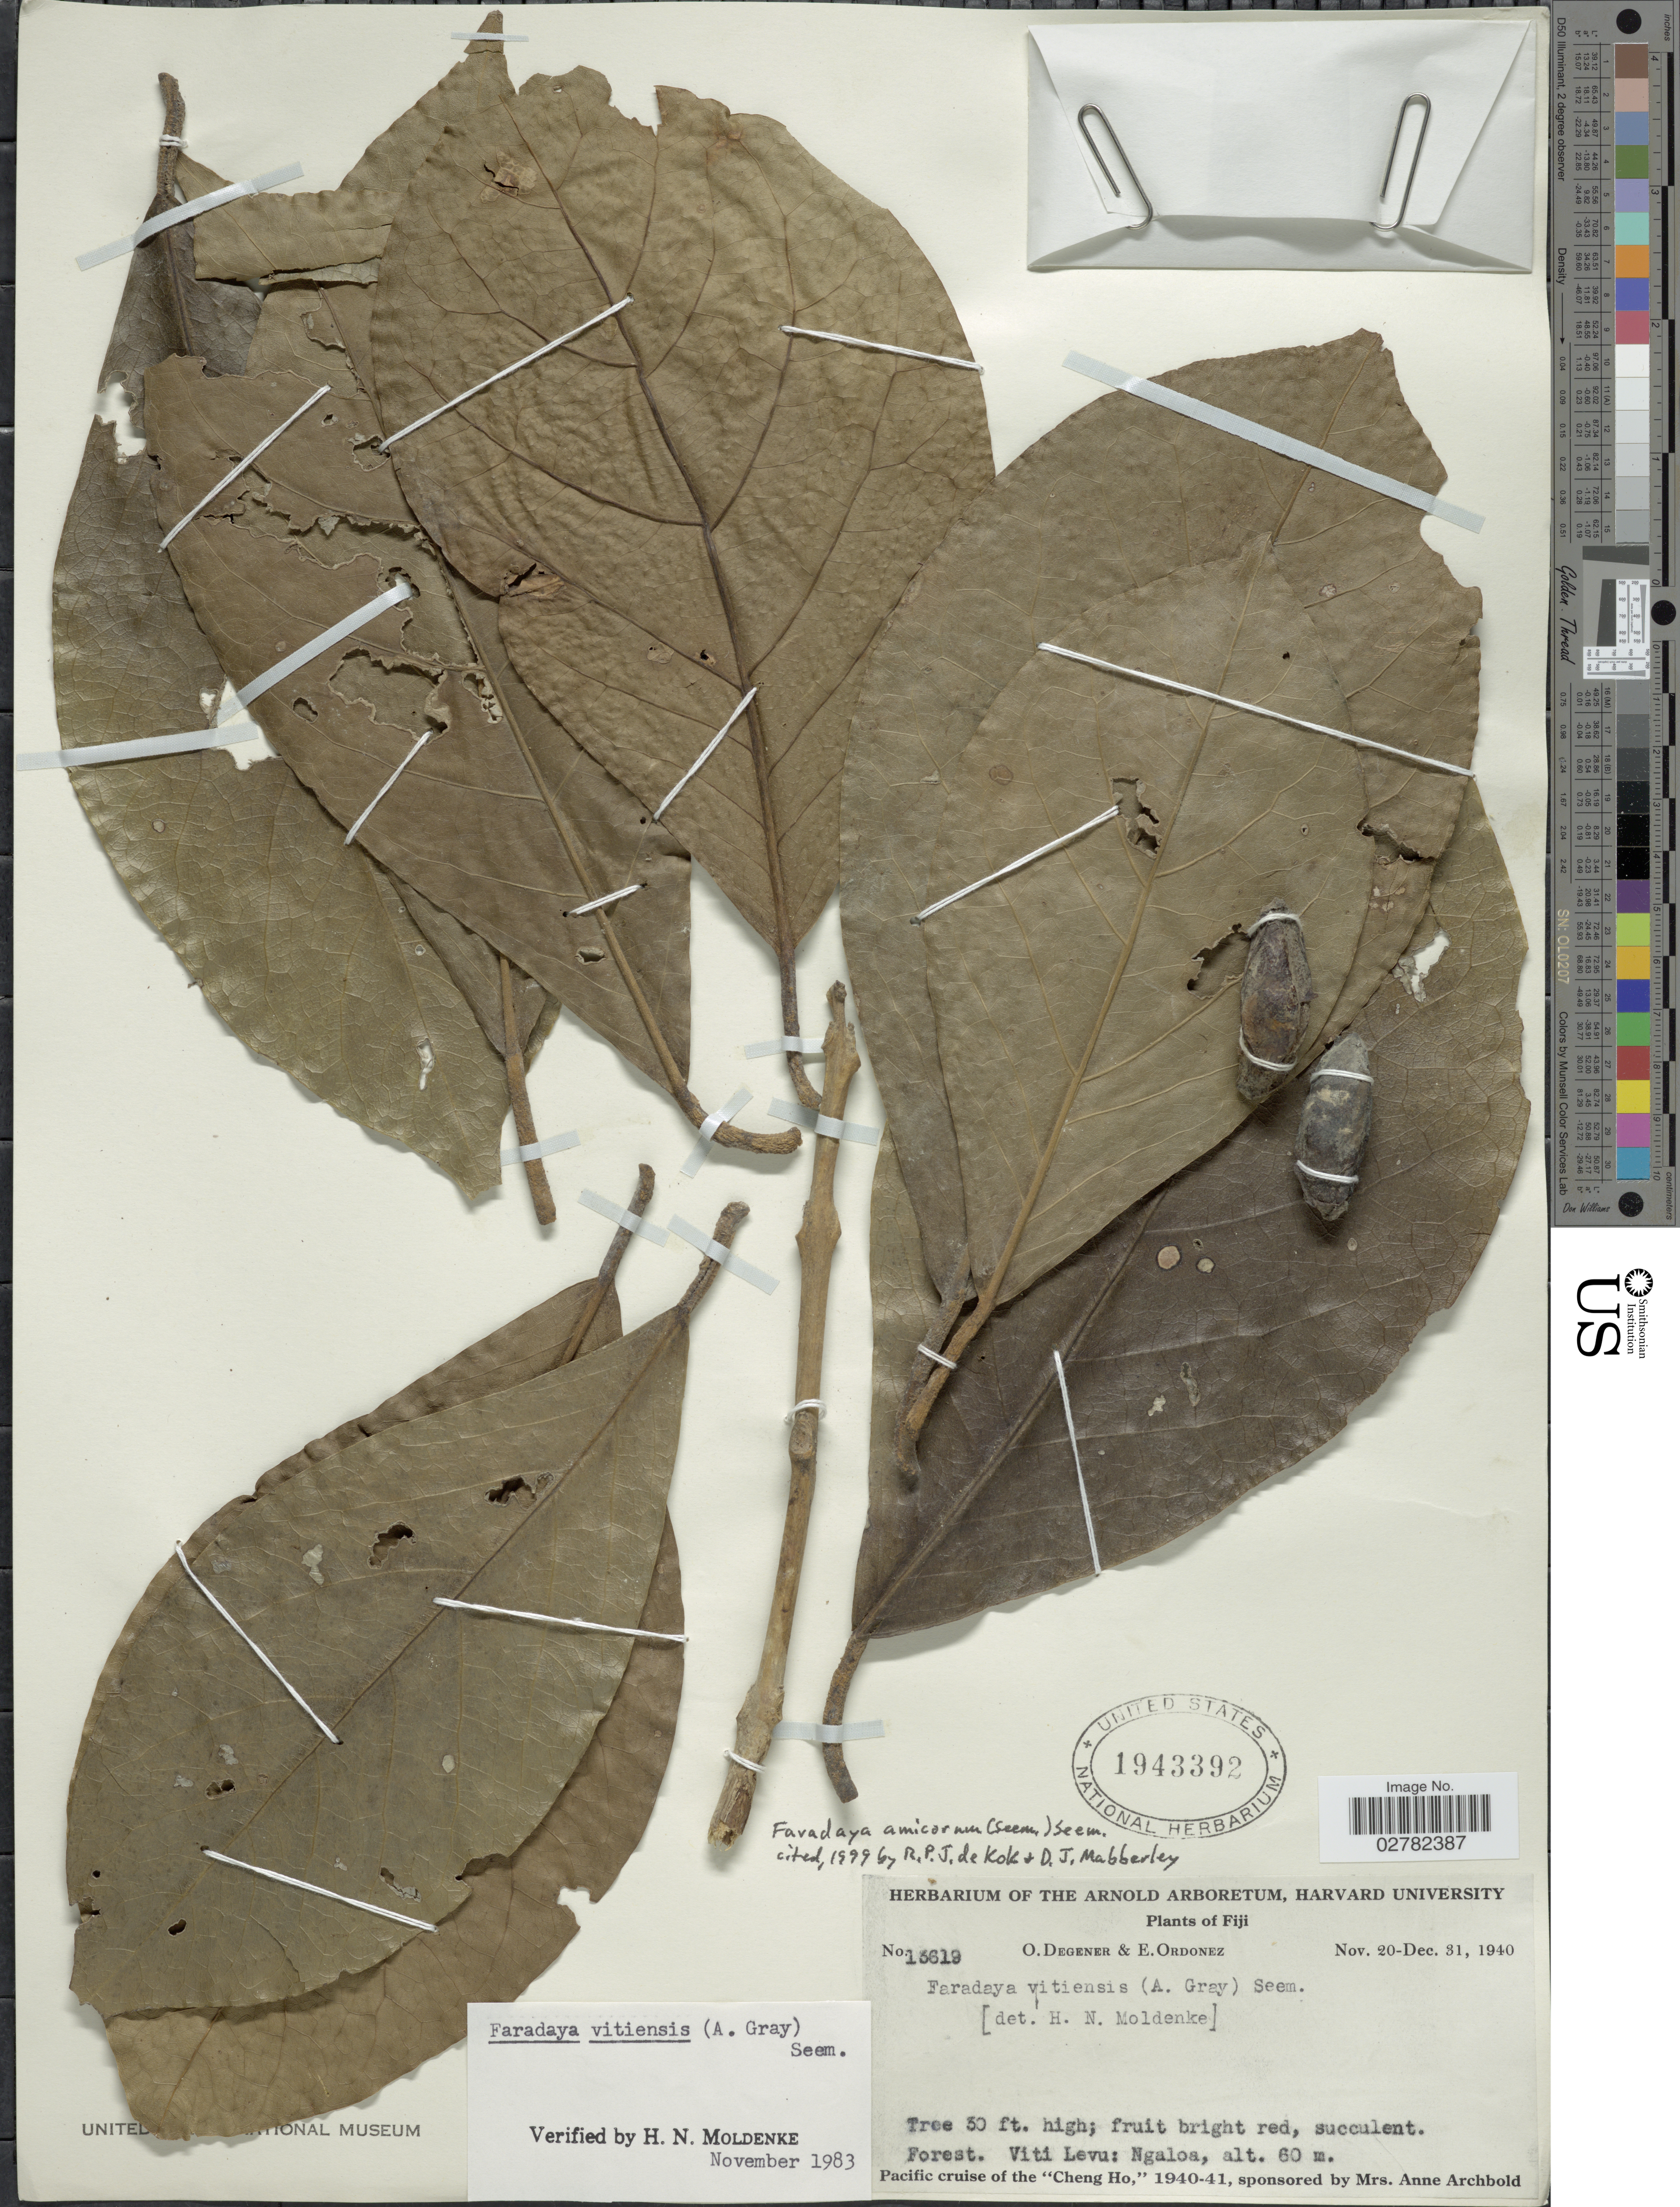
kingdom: Plantae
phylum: Tracheophyta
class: Magnoliopsida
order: Lamiales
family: Lamiaceae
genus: Faradaya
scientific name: Faradaya amicorum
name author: (Seem.) Seem.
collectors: O. Degener & E. Ordonez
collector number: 13619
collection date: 1940-11-20/1940-12-31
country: Fiji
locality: Viti Levu: Ngaloa.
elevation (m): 60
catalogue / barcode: US 1943392